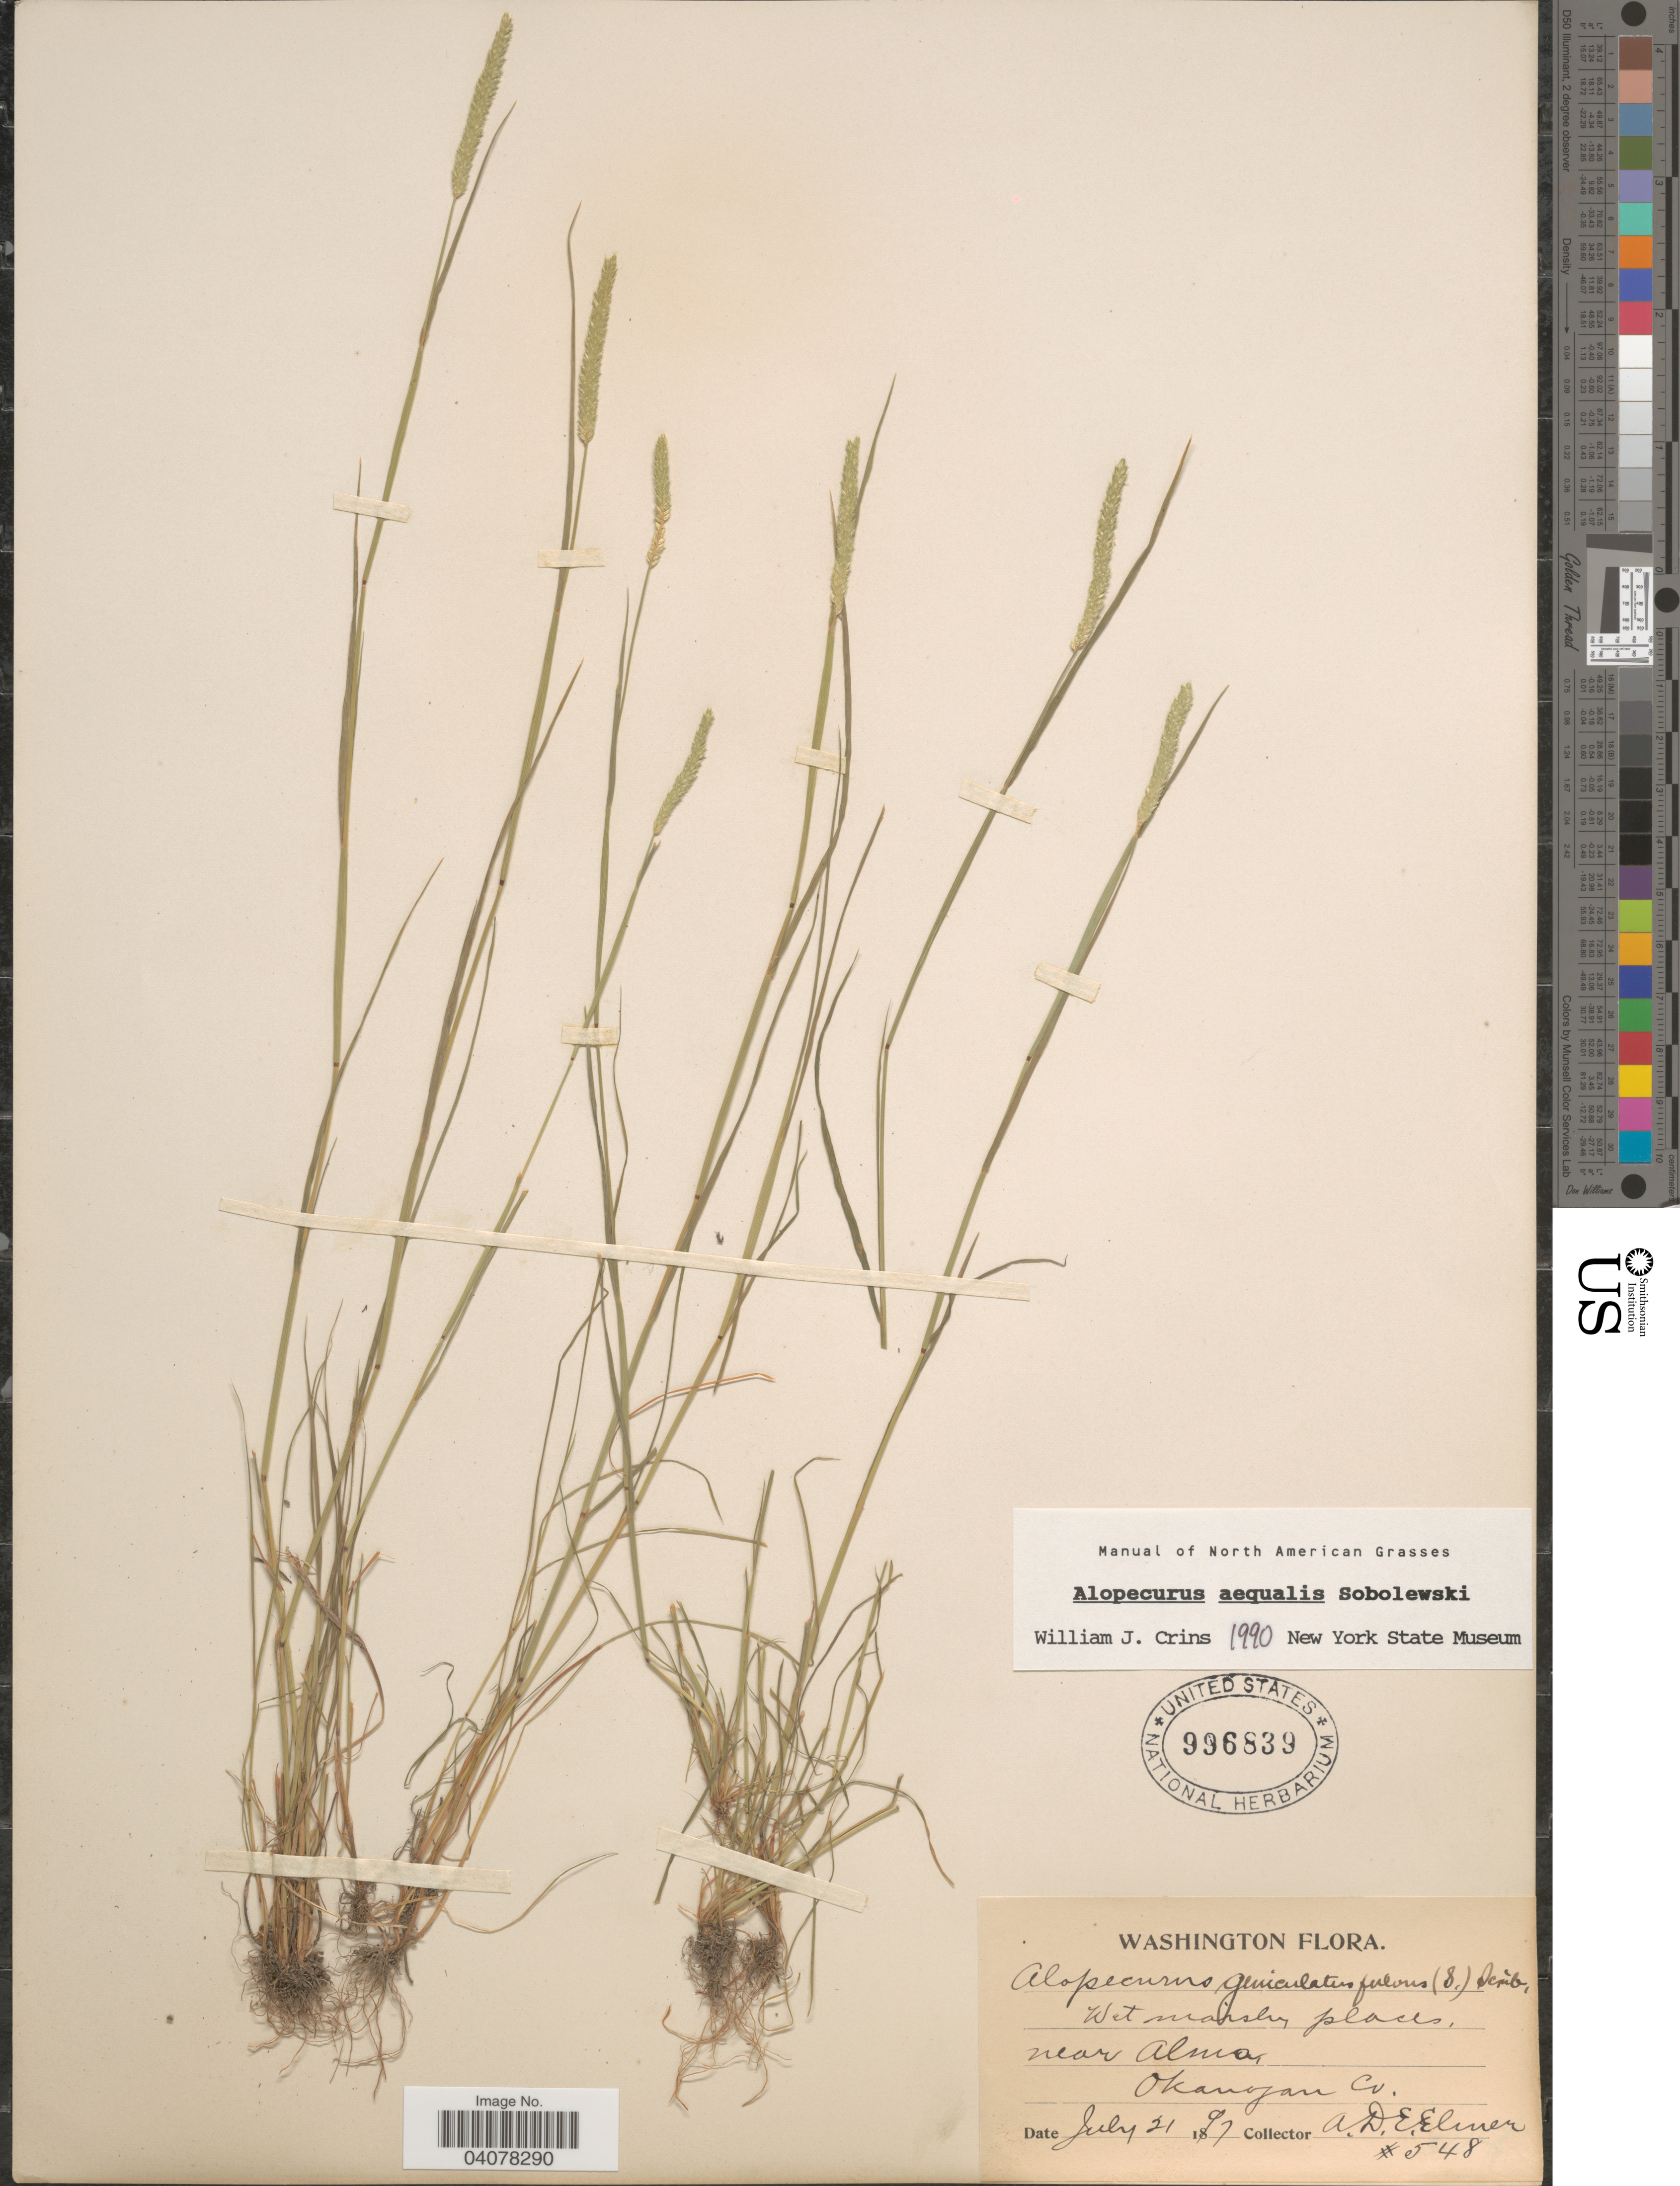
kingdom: Plantae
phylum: Tracheophyta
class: Liliopsida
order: Poales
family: Poaceae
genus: Alopecurus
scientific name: Alopecurus aequalis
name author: Sobol.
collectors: A. D. E. Elmer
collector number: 548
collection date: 1897-07-21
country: United States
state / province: Washington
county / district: Okanogan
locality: Wet marshy places near Alma, Okanogan Co.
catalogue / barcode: US 996839